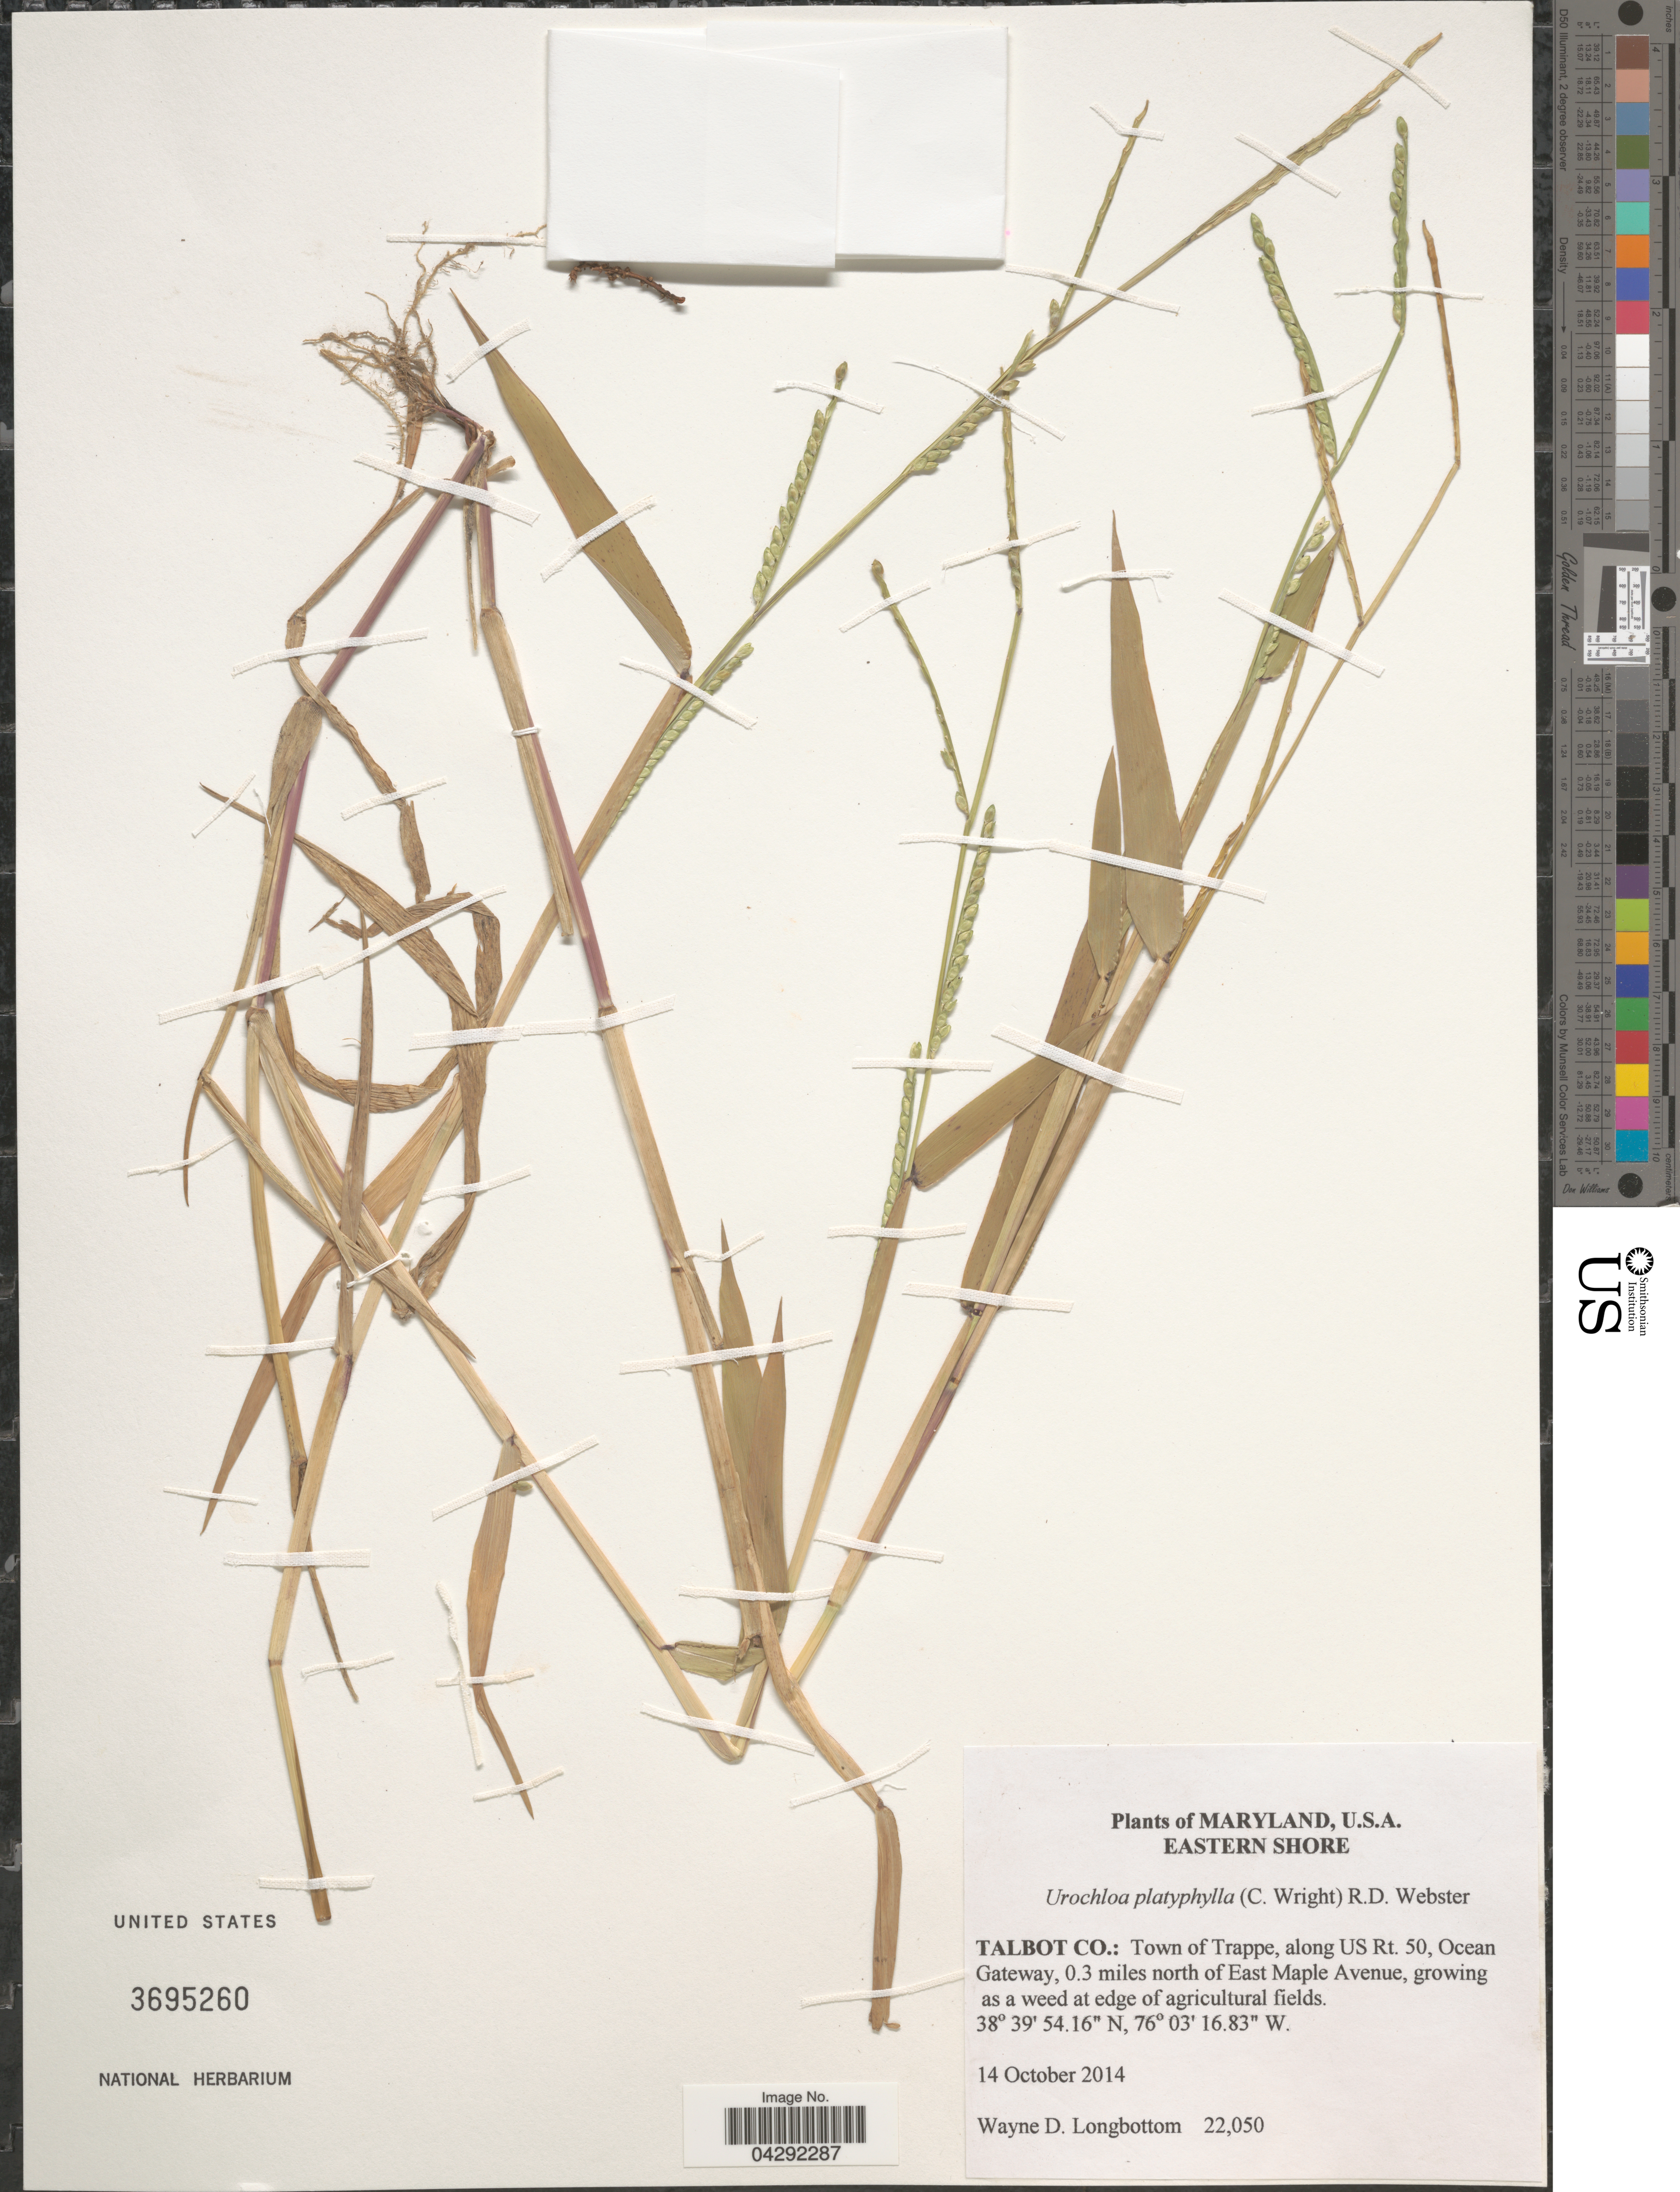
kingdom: Plantae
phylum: Tracheophyta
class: Liliopsida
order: Poales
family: Poaceae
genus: Urochloa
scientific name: Urochloa platyphylla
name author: (Munro ex C. Wright) R.D. Webster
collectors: W. D. Longbottom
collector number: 22050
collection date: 2014-10-14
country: United States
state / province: Maryland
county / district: Talbot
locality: Eastern Shore. Talbot Co.: Town of Trappe, along US Rt. 50, Ocean Gateway, 0.3 miles north of East Maple Avenue, growing as a weed at edge of agricultural fields.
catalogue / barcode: US 3695260